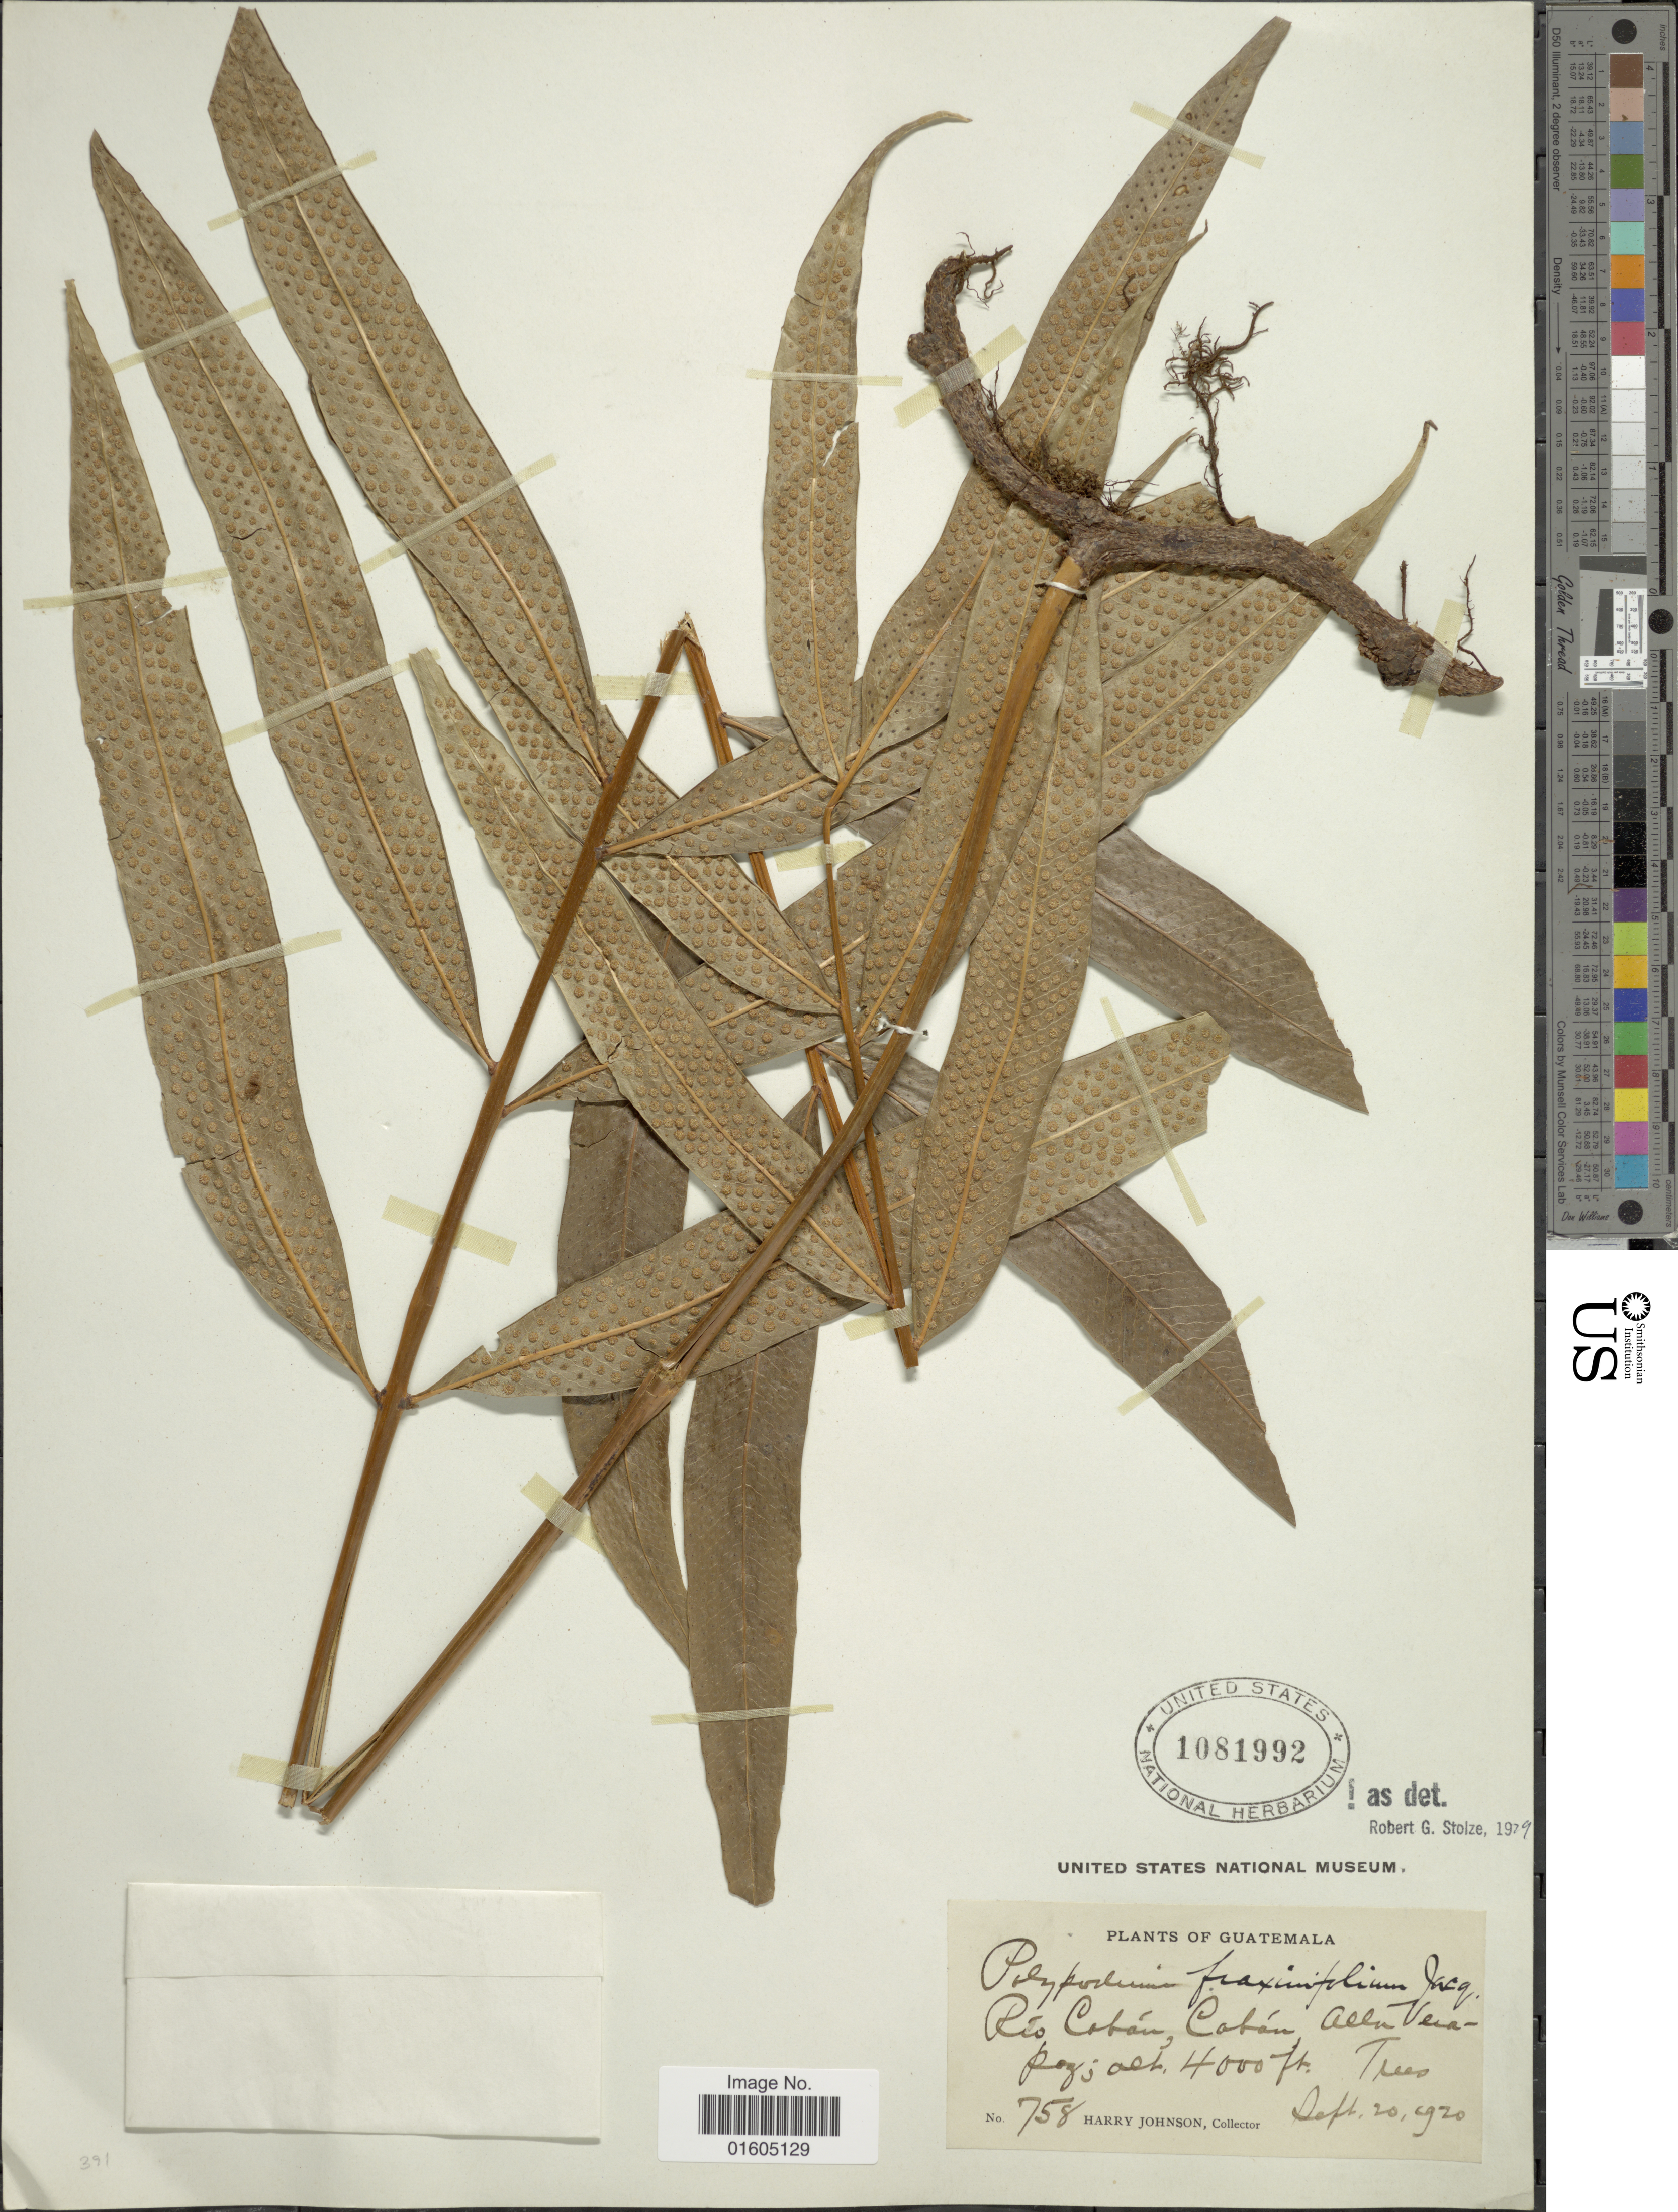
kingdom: Plantae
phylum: Tracheophyta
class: Polypodiopsida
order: Polypodiales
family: Polypodiaceae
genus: Serpocaulon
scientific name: Serpocaulon fraxinifolium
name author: (Jacq.) A.R. Sm.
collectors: H. Johnson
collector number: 758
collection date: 1920-09-20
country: Guatemala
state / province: Alta Verapaz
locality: Guatemala, Rio Coban, Coban, Alta Verapaz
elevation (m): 1219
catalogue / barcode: US 1081992